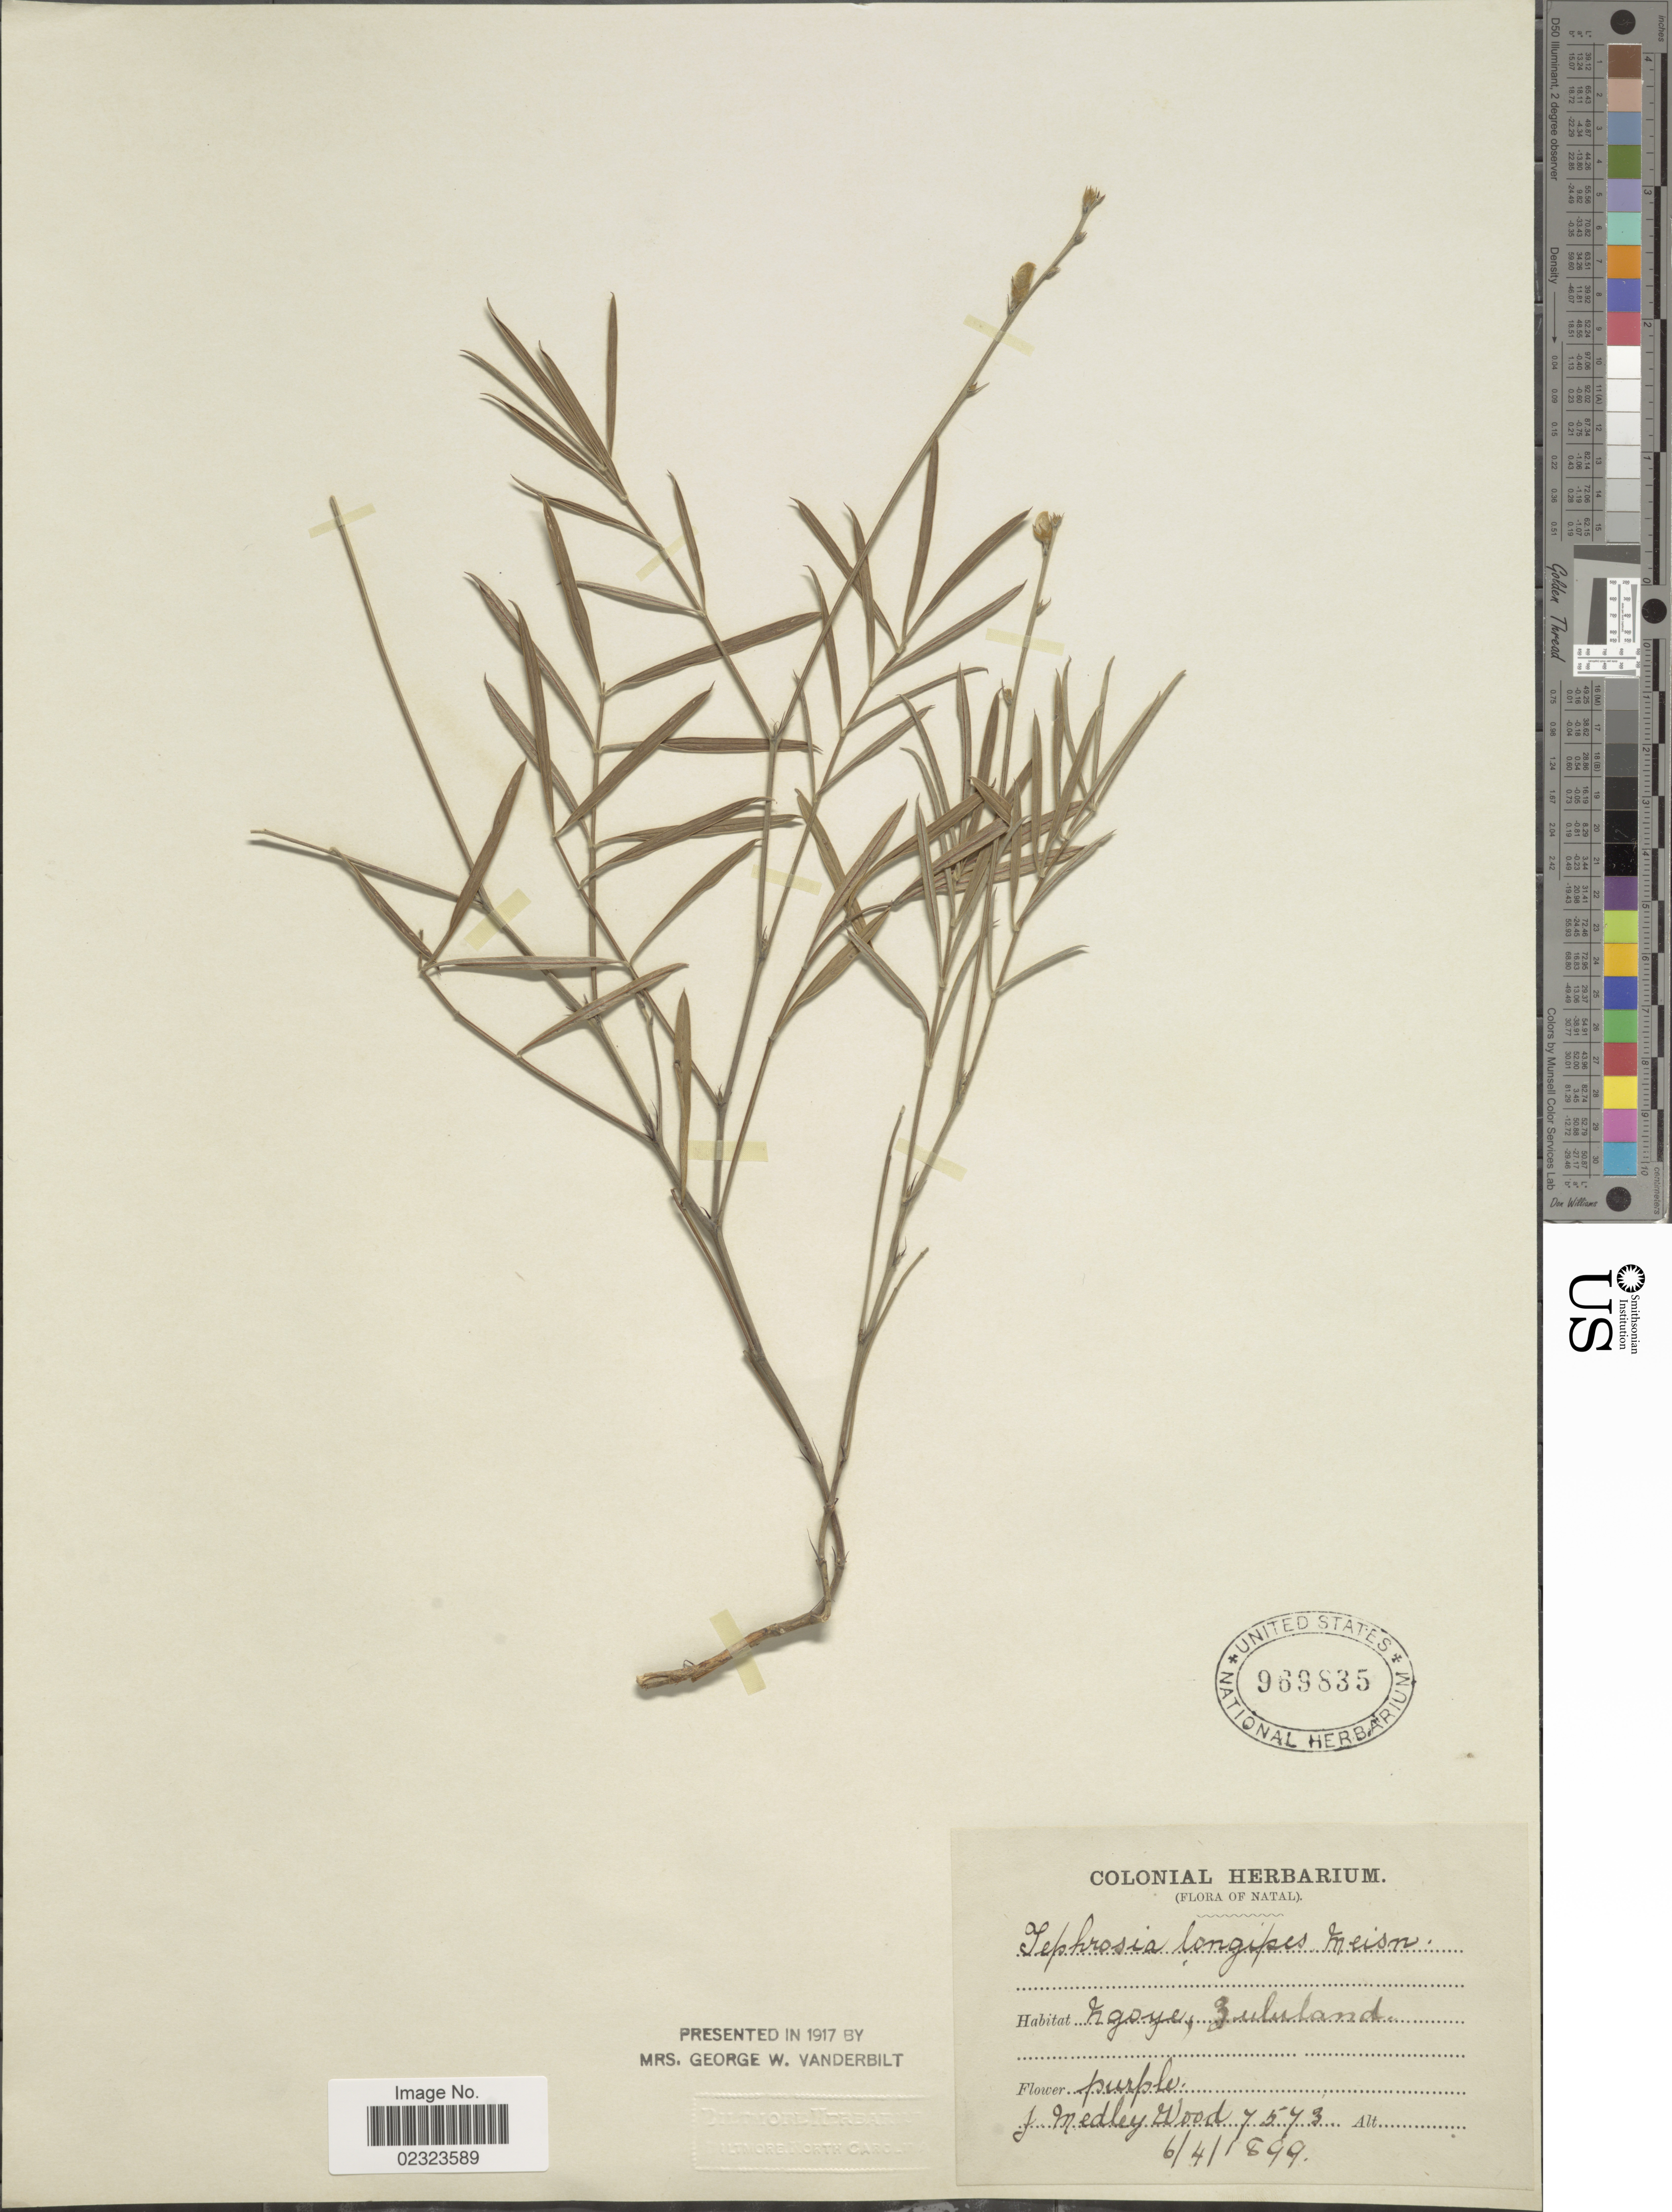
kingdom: Plantae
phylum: Tracheophyta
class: Magnoliopsida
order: Fabales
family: Fabaceae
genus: Tephrosia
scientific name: Tephrosia longipes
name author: Meisn.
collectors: J. Medley Wood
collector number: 7573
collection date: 1899-04-06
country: South Africa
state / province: KwaZulu-Natal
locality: Natal, Ngoye, Zululand.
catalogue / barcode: US 969835